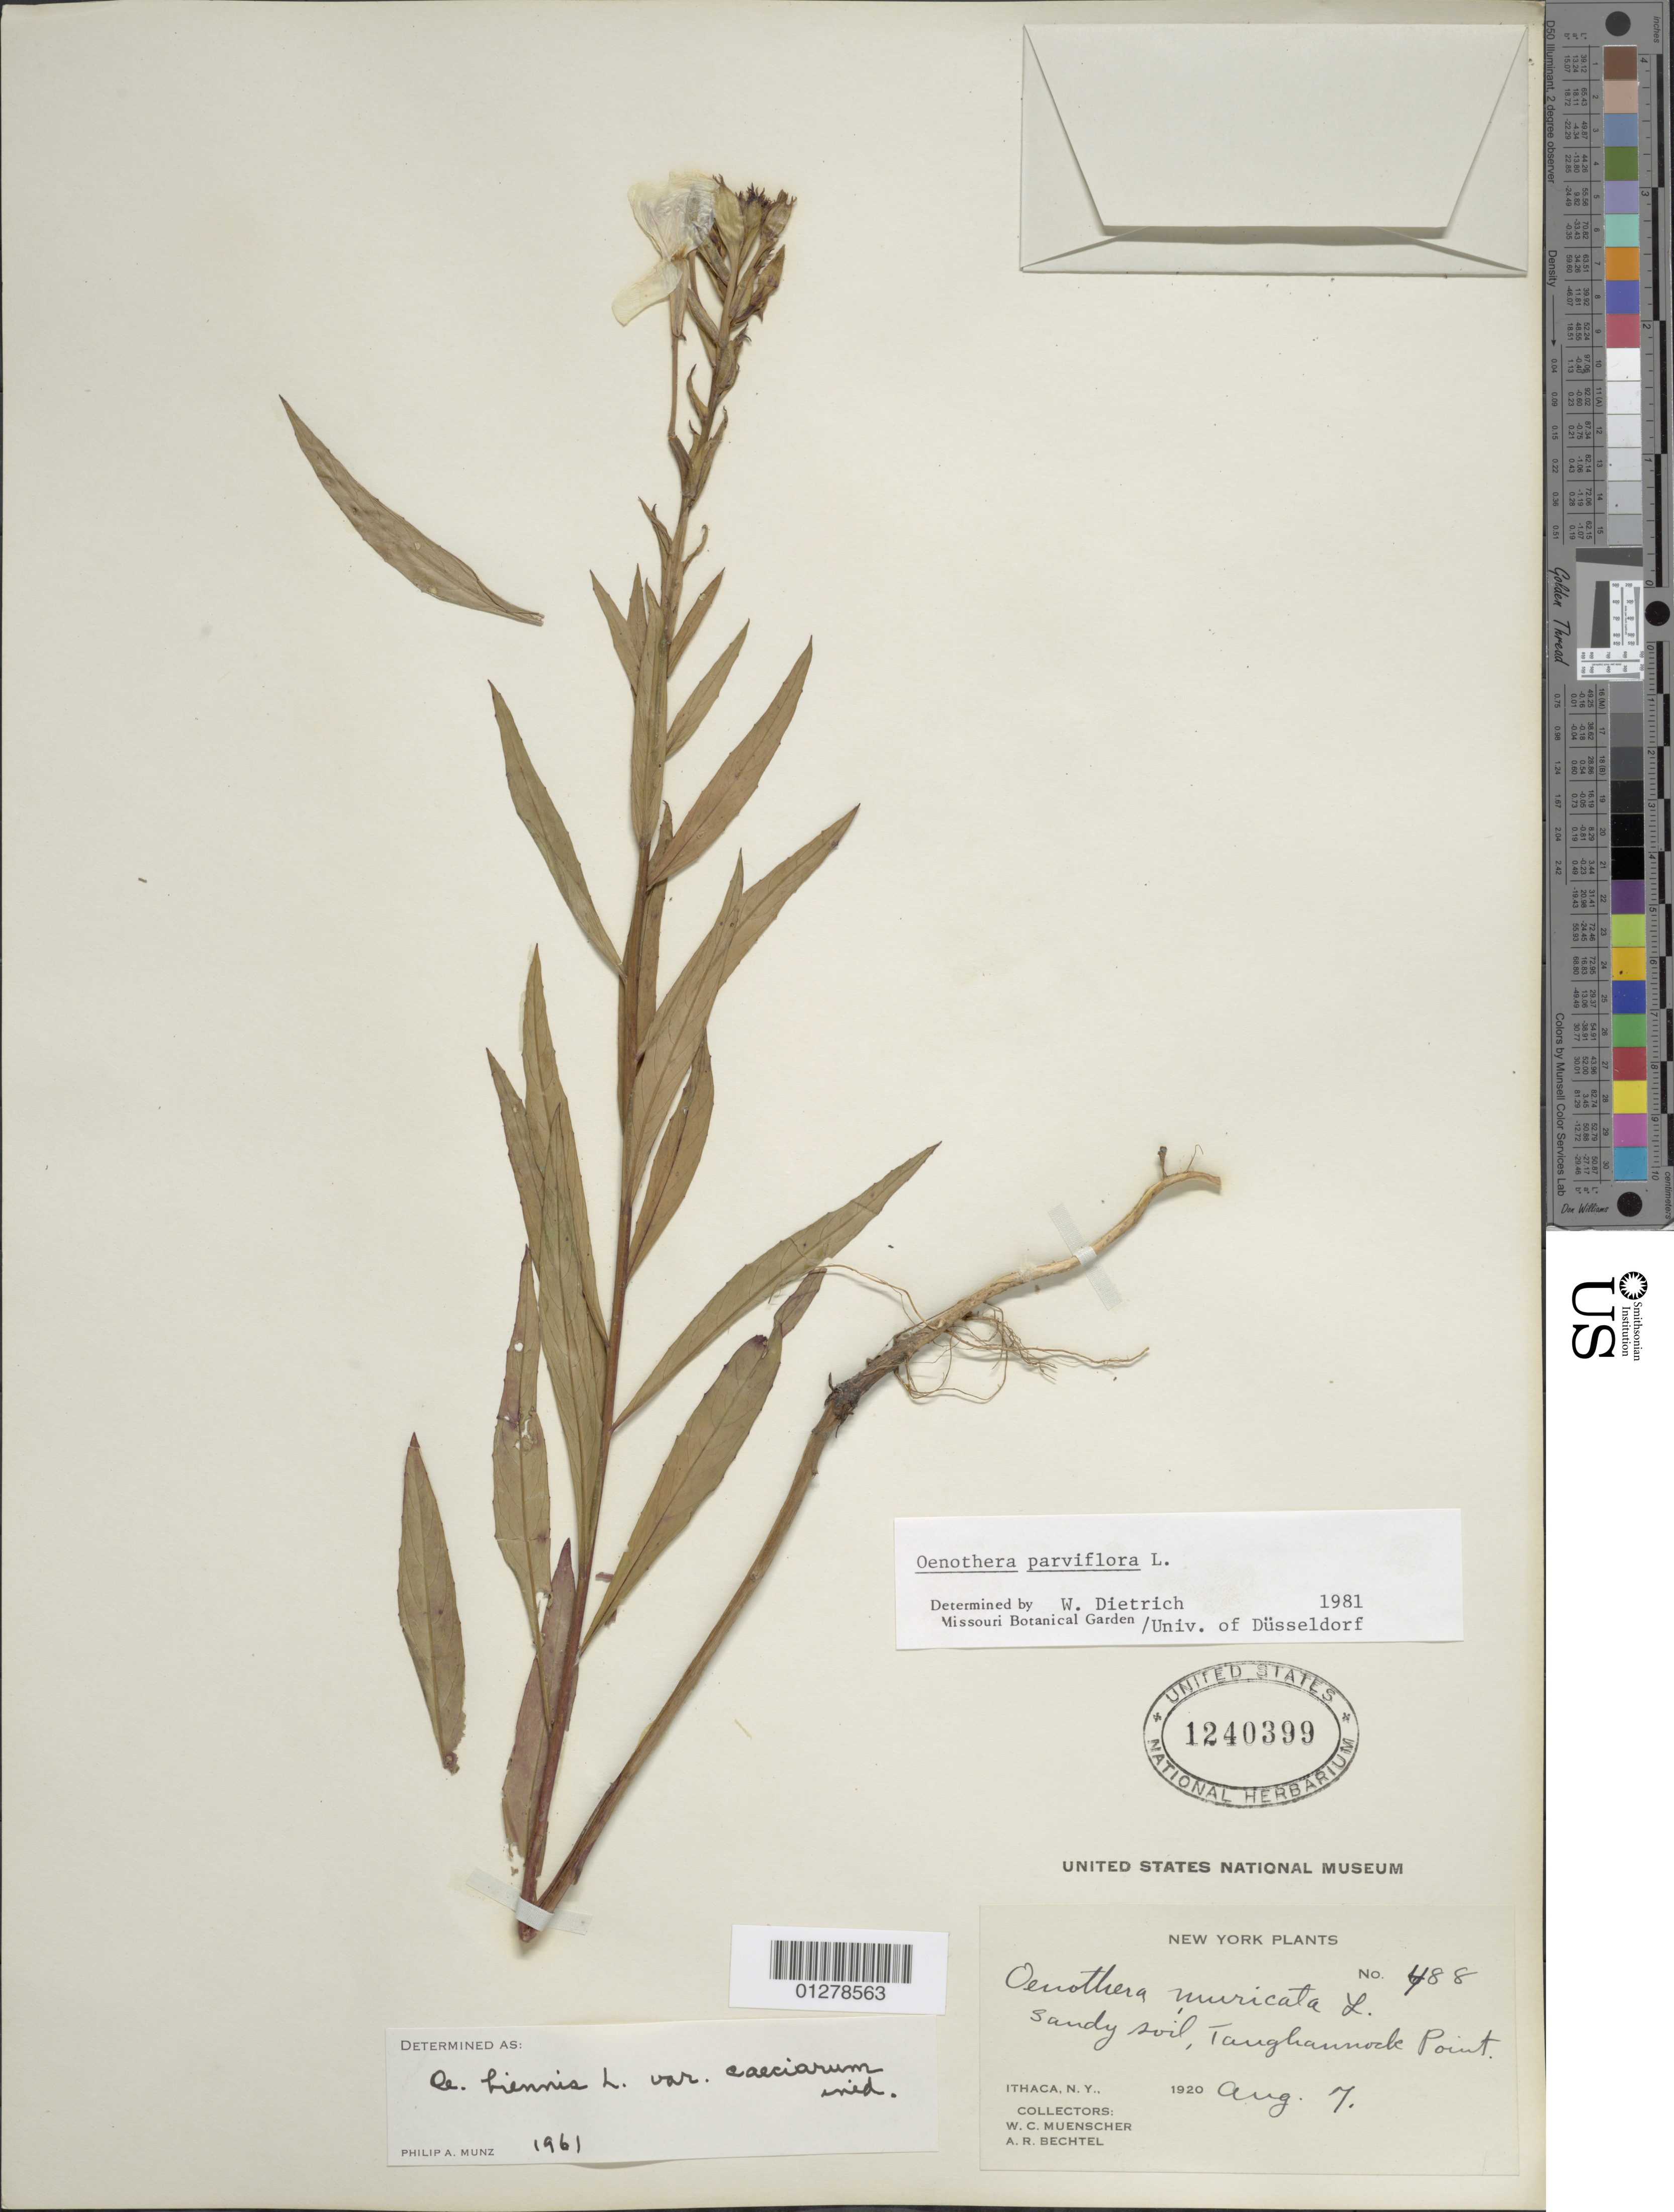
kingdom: Plantae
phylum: Tracheophyta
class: Magnoliopsida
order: Myrtales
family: Onagraceae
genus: Oenothera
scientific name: Oenothera parviflora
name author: L.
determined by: Munz, Philip A.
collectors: W. Muenscher & A. Bechtel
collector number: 488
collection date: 1920-08-07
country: United States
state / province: New York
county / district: Tompkins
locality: Taughannock Point, Ithakca.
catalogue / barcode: US 1240399